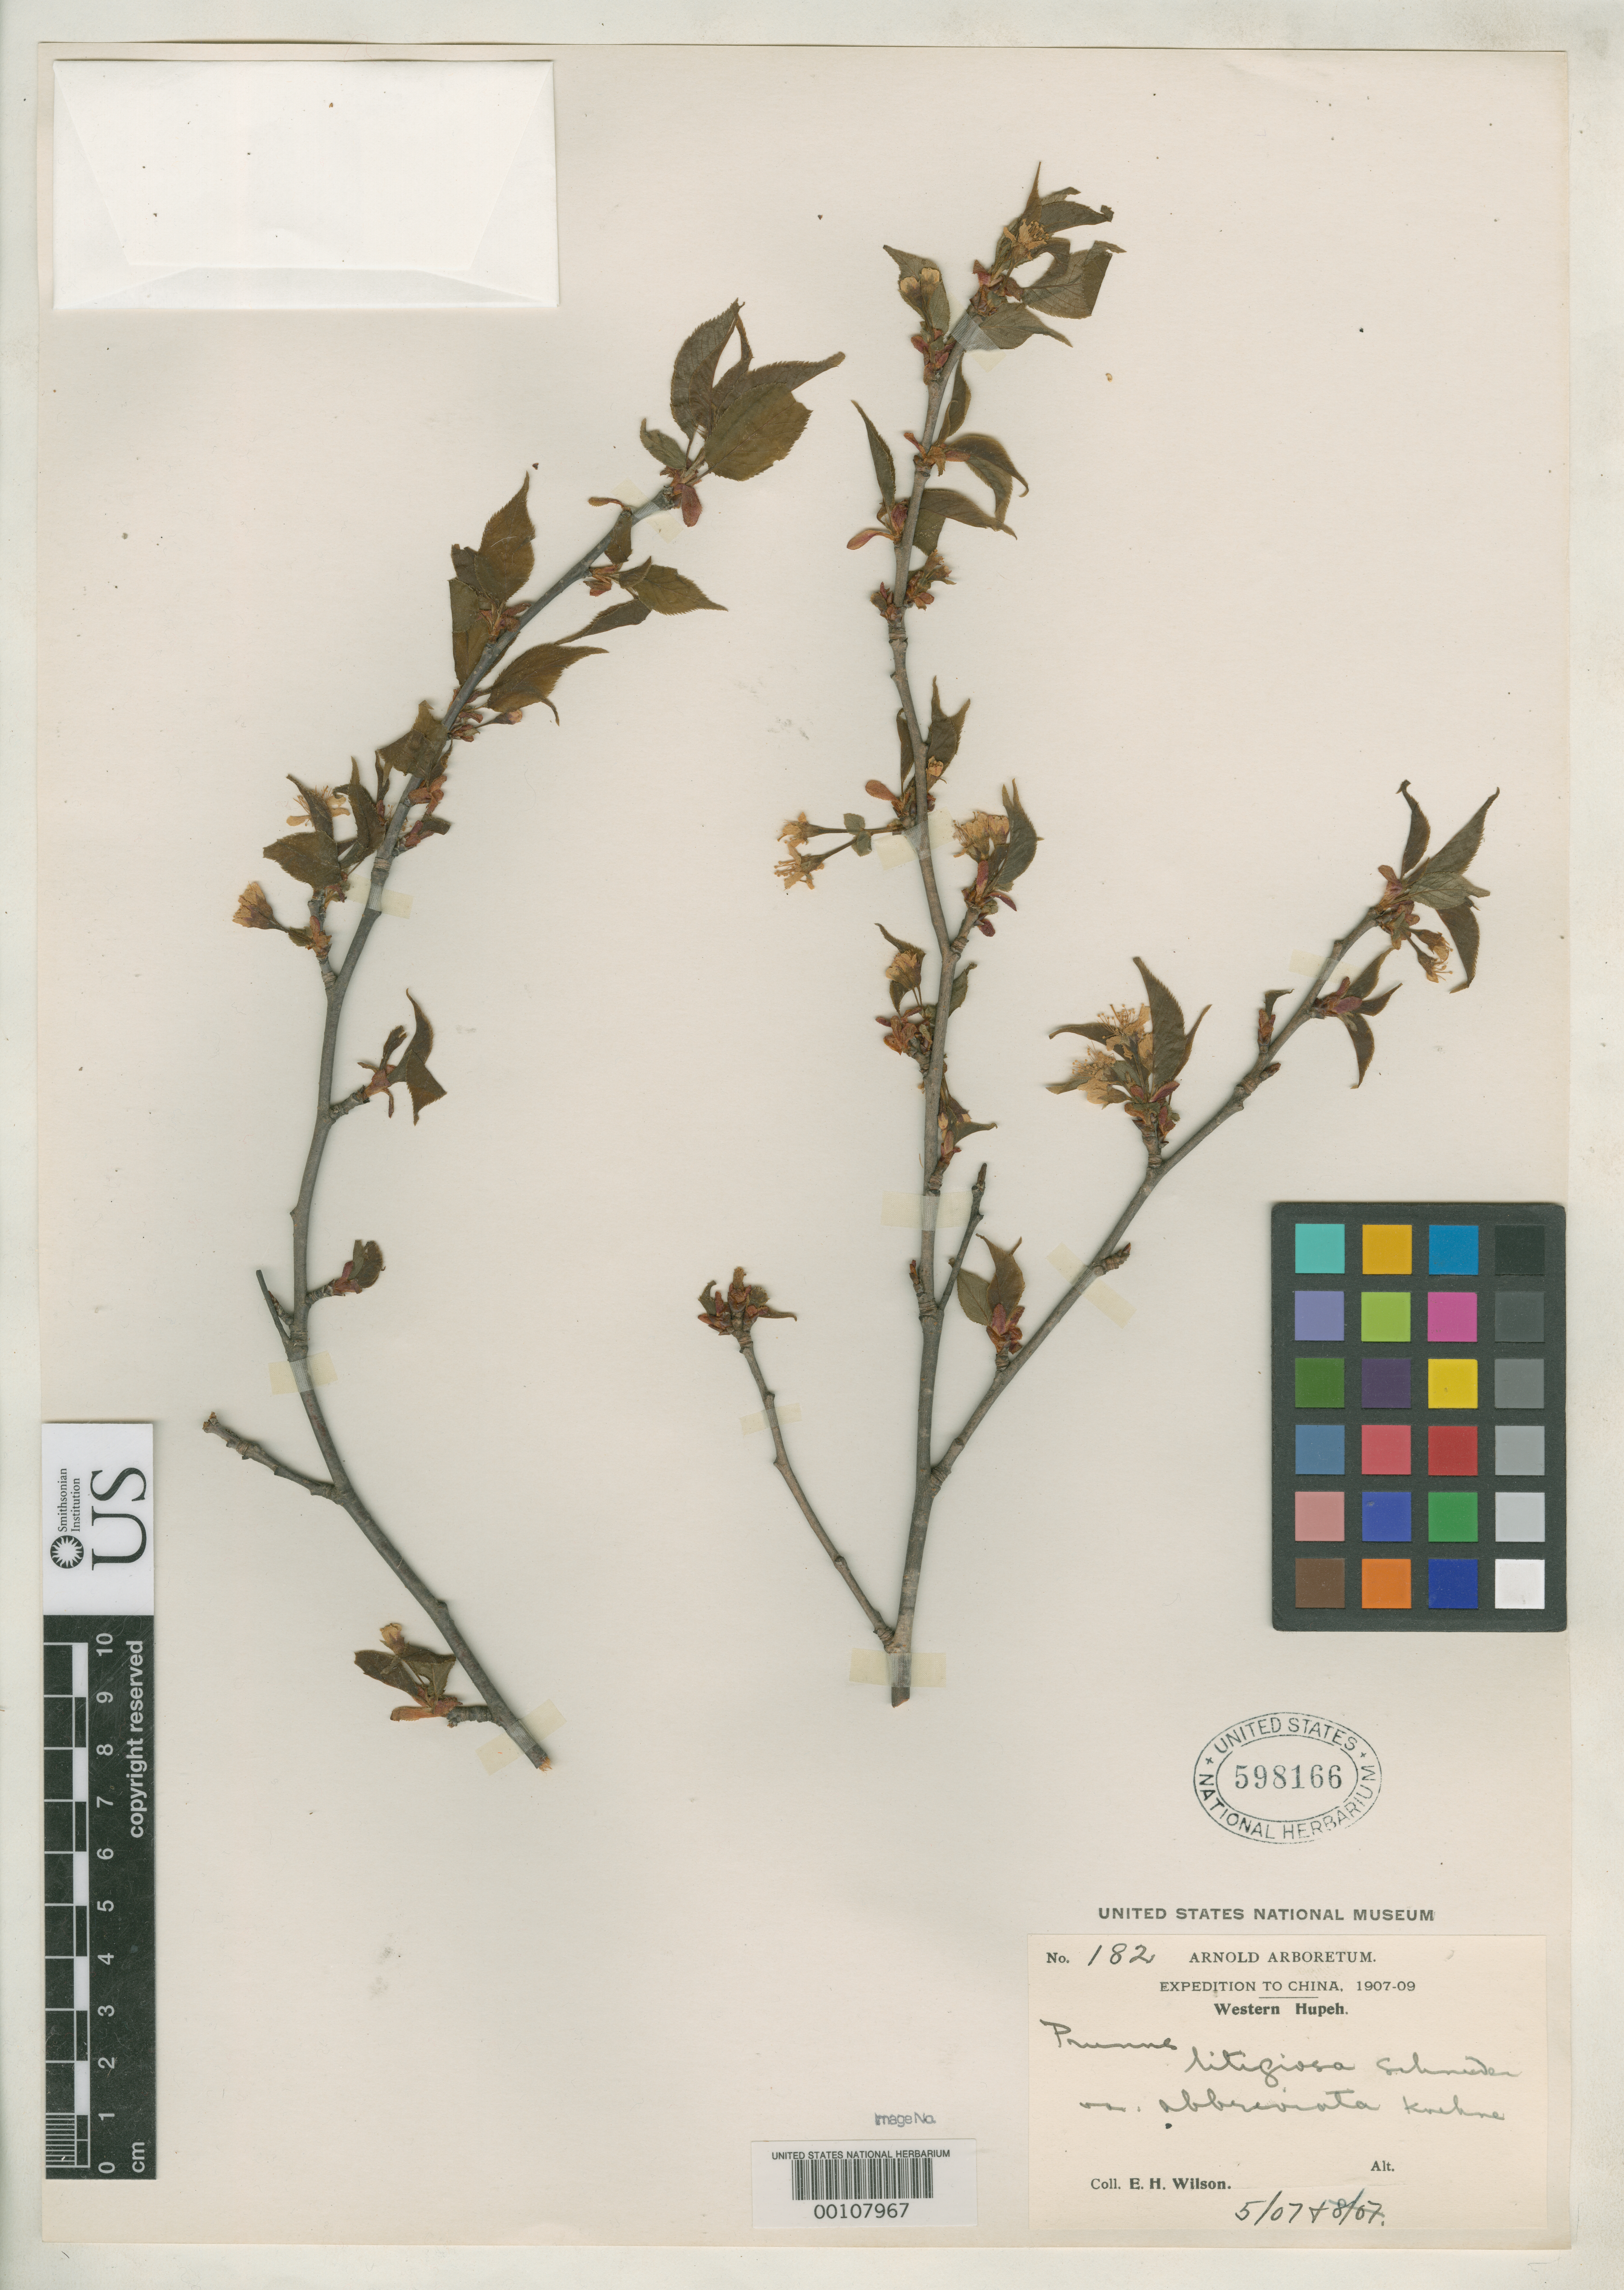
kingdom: Plantae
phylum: Tracheophyta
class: Magnoliopsida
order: Rosales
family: Rosaceae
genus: Prunus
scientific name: Prunus litigiosa var. abbreviata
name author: Koehne in Sarg.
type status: Isotype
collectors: E. H. Wilson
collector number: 182 (flowering part)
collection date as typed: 15 May 1907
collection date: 1907-05-15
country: China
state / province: Hubei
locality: Fang Hsien.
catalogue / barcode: US 598166